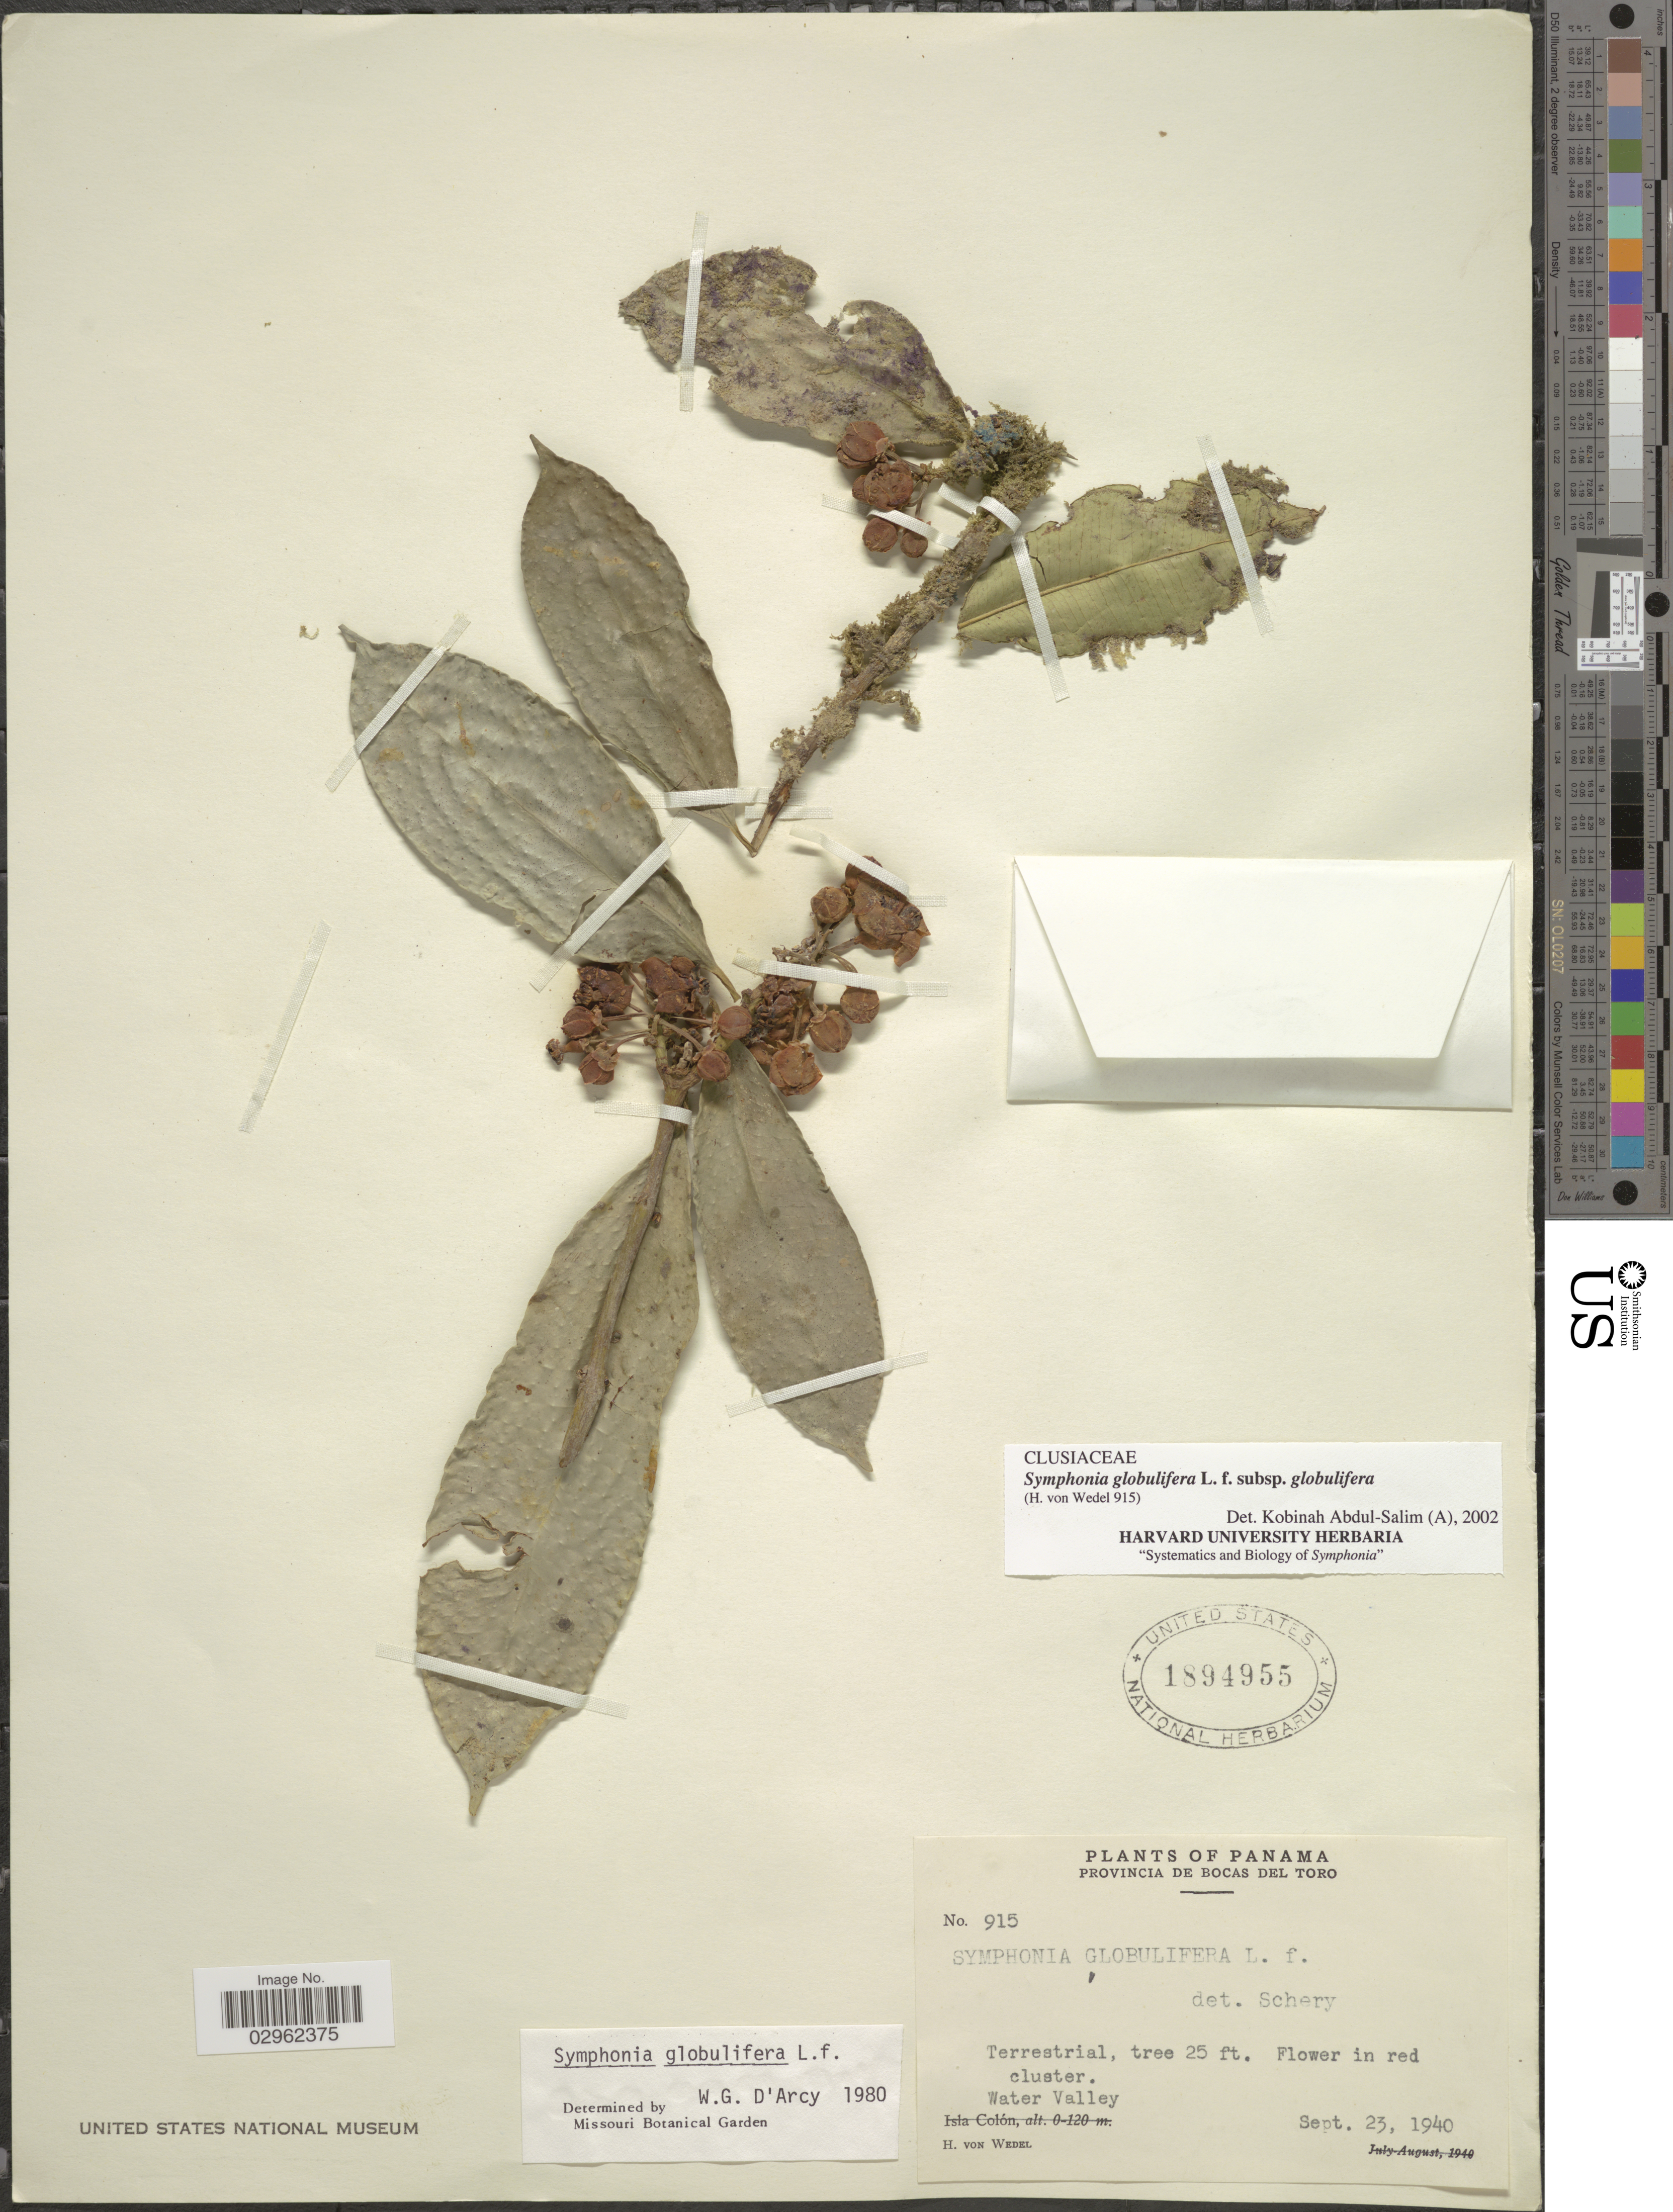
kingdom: Plantae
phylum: Tracheophyta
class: Magnoliopsida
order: Malpighiales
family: Clusiaceae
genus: Symphonia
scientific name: Symphonia globulifera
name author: L. f.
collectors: H. von Wedel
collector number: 915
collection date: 1940-09-23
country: Panama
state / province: Bocas del Toro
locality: Provincia de Bocas del Toro. Water Valley.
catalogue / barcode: US 1894955